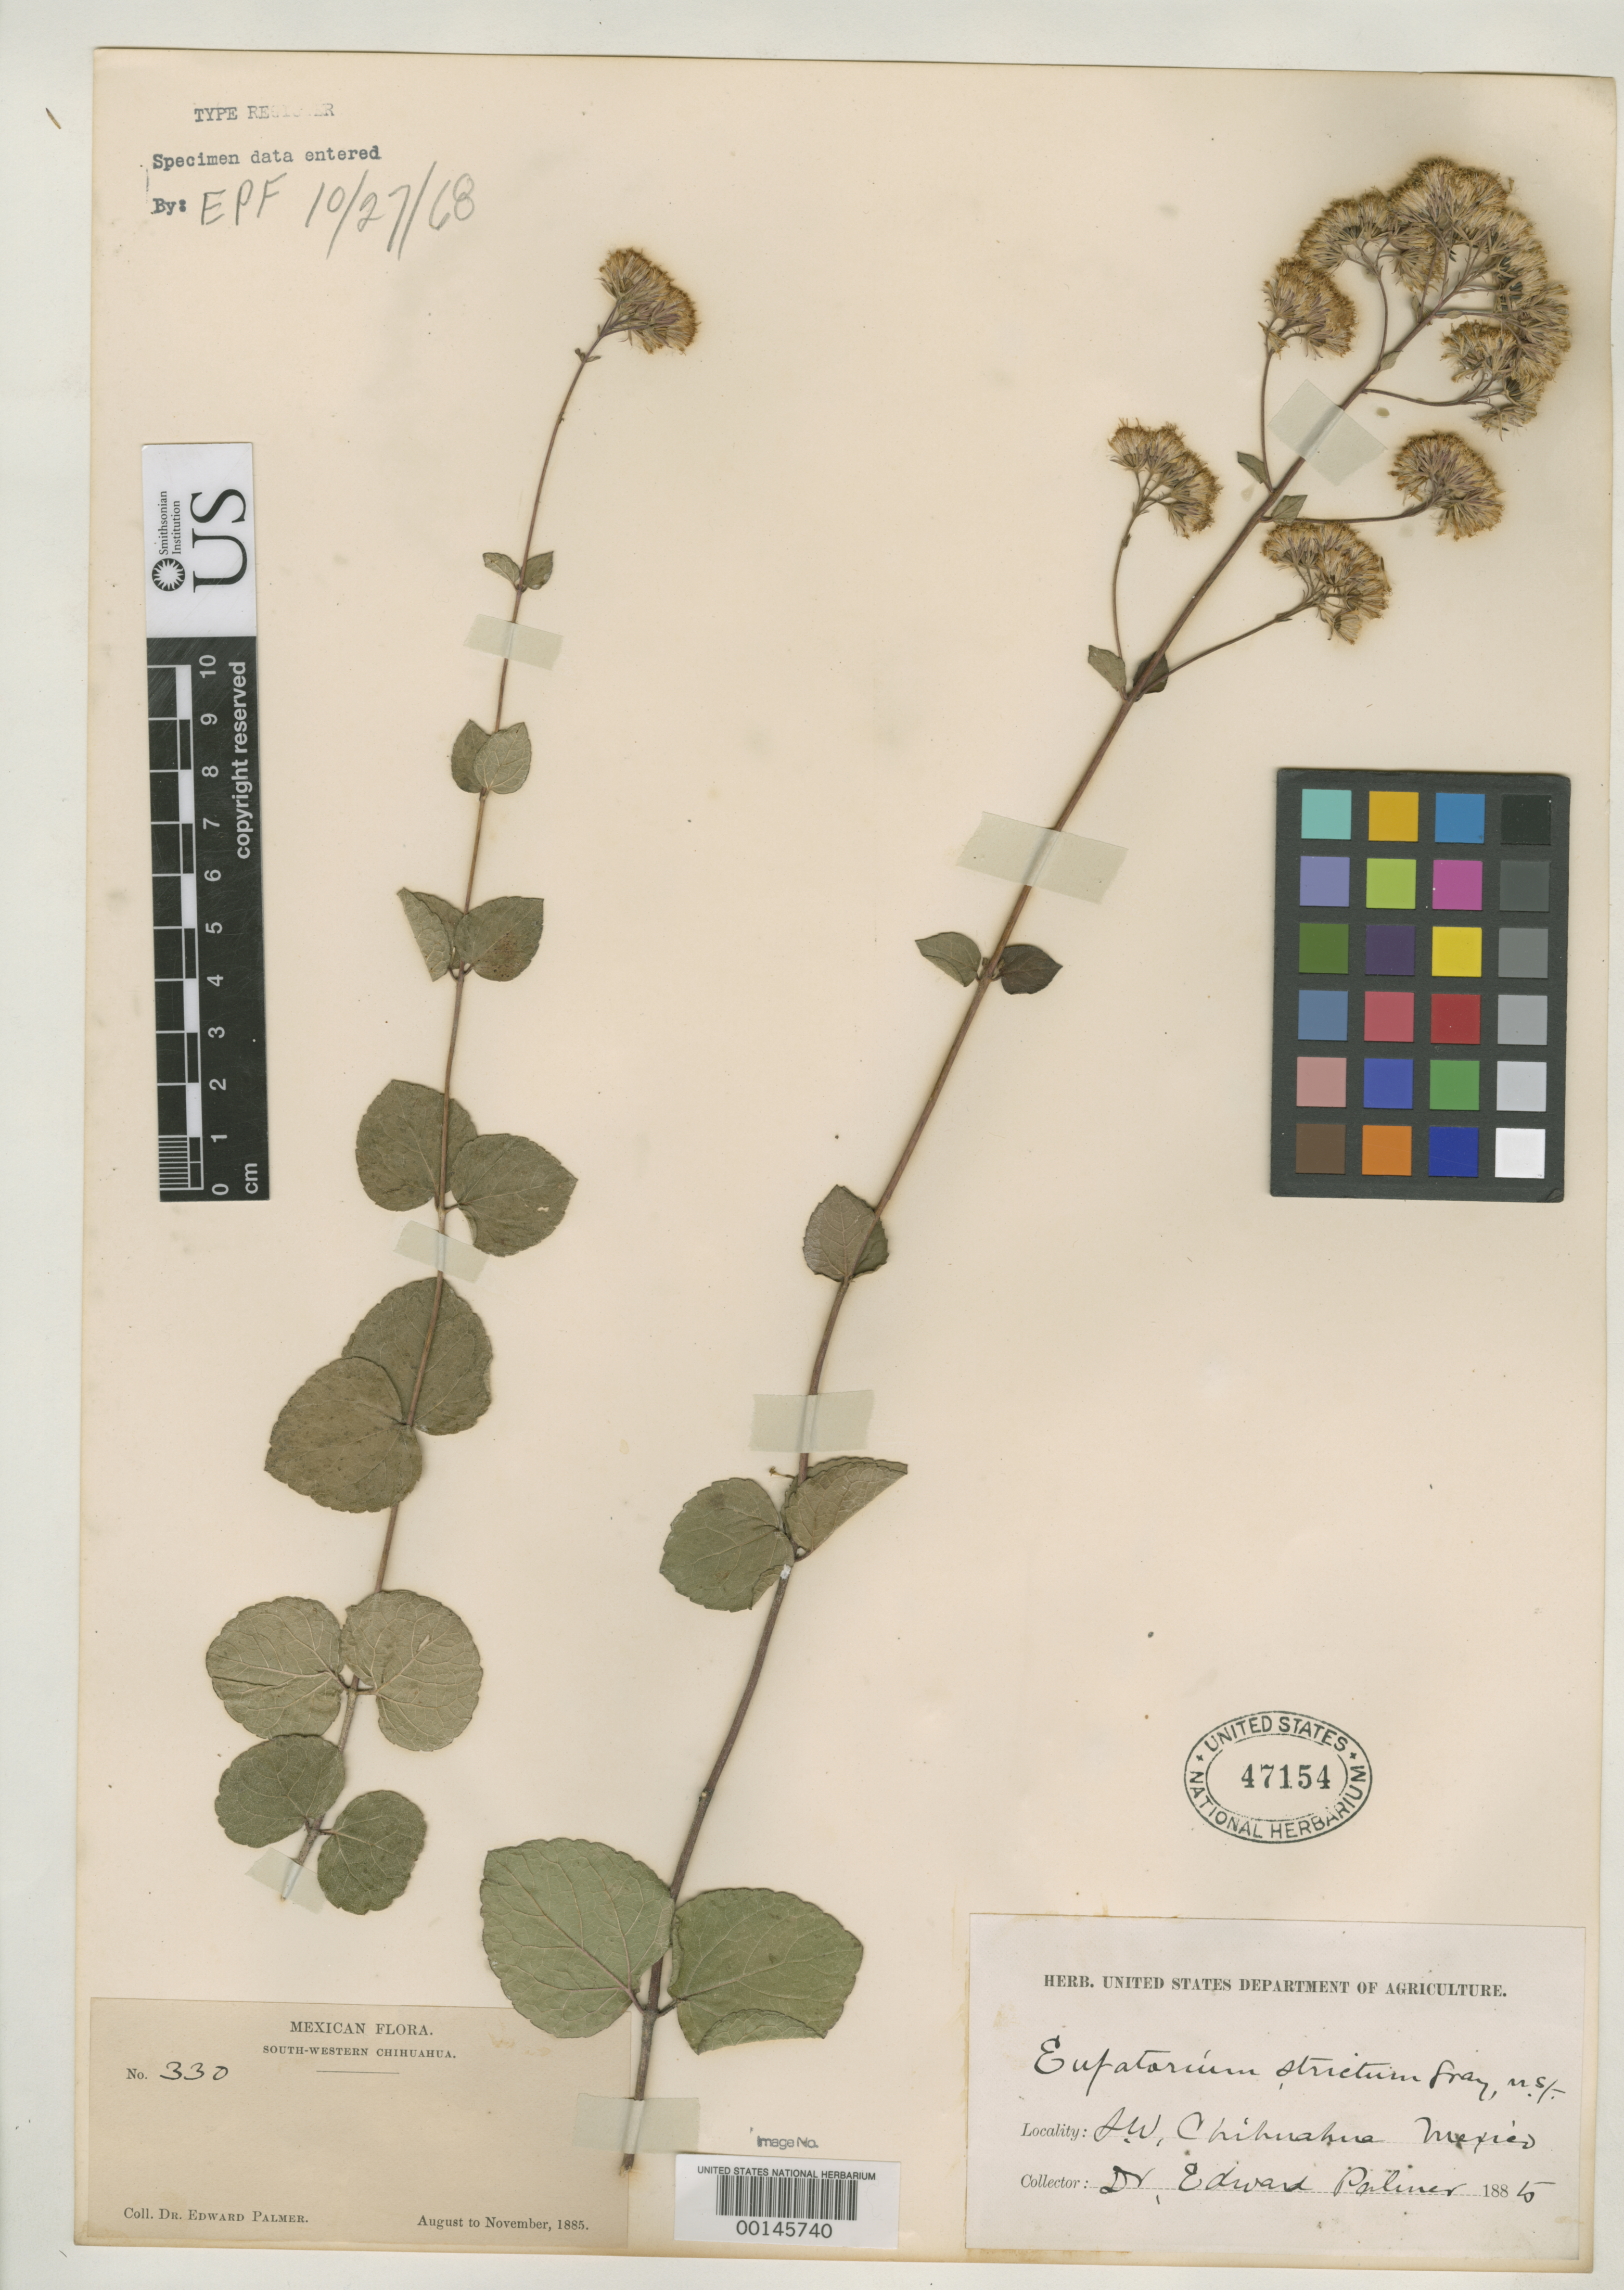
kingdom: Plantae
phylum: Tracheophyta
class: Magnoliopsida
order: Asterales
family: Asteraceae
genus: Eupatorium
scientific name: Eupatorium strictum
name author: A. Gray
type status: Isotype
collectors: E. Palmer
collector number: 330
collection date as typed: Oct 1885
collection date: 1885-10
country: Mexico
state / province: Chihuahua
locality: Above Batopilas.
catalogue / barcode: US 47154